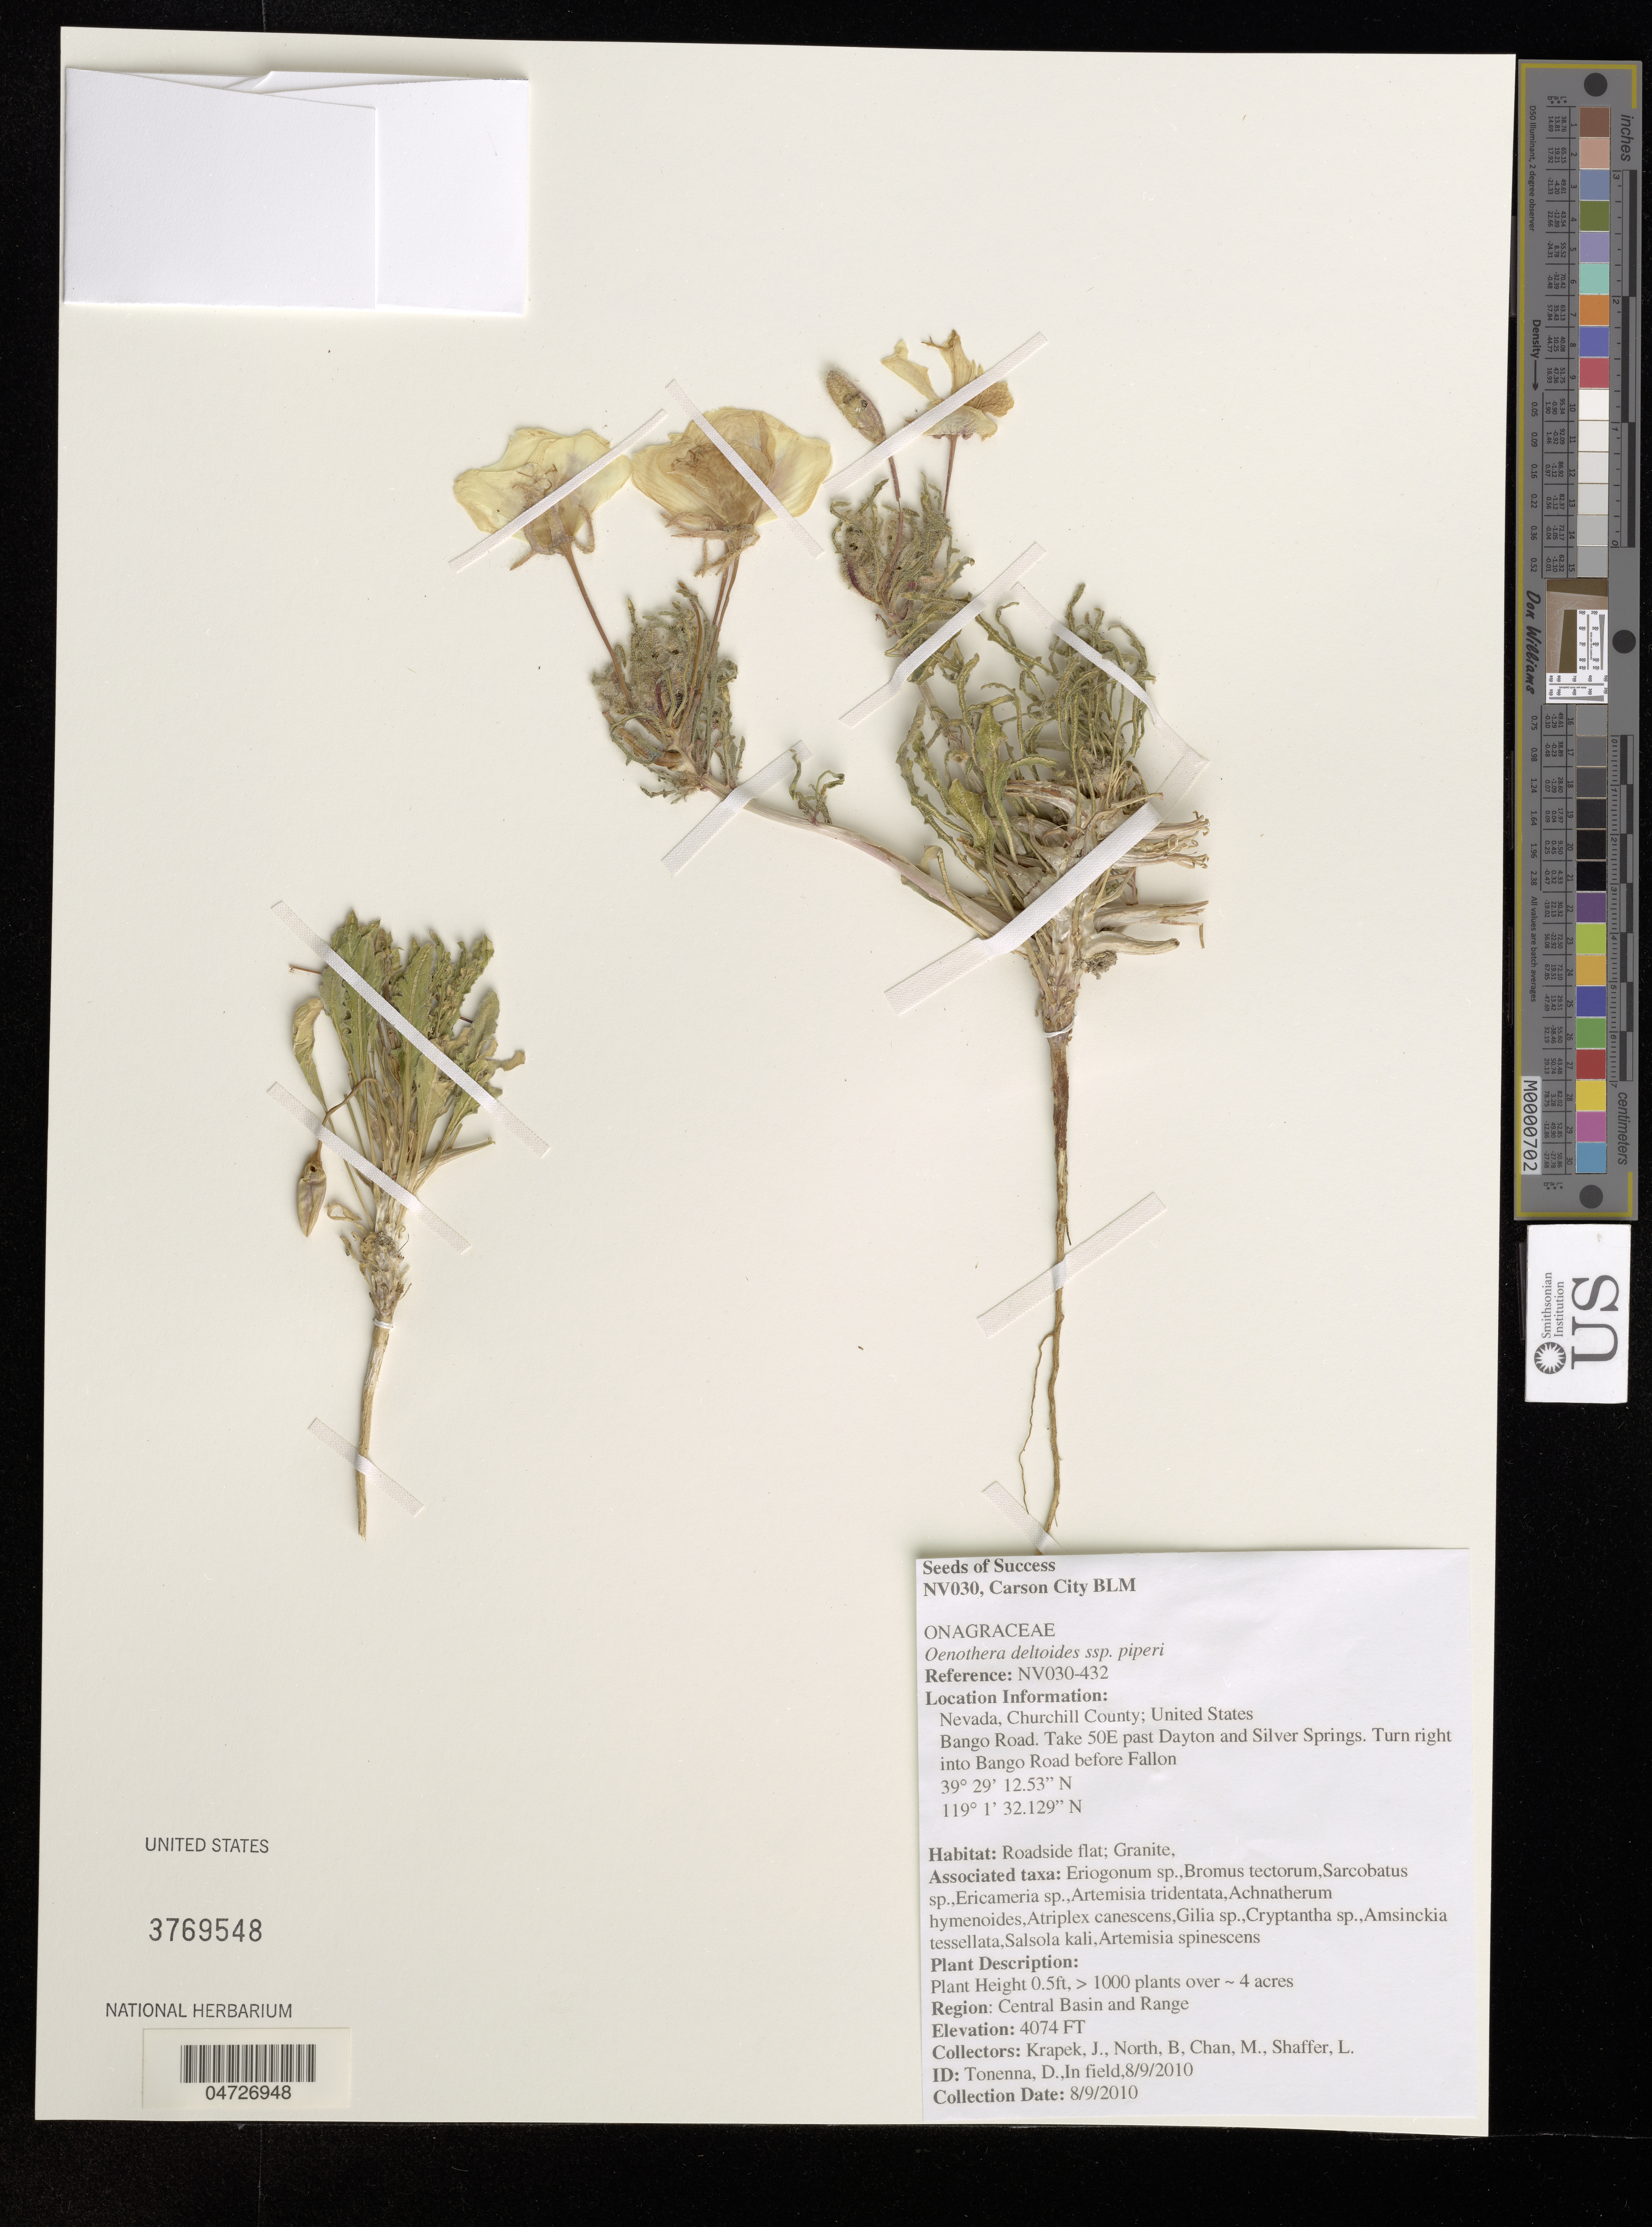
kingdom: Plantae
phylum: Tracheophyta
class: Magnoliopsida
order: Myrtales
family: Onagraceae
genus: Oenothera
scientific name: Oenothera deltoides subsp. piperi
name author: (Munz) W.M. Klein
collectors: J. Krapek, B. North, M. Chan & L. Shaffer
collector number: NV030-432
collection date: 2010-09-08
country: United States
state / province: Nevada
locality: Churchill County. Bango Road. Take 50E past Dayton and Silver Springs. Turn right into Bango Road before Fallon.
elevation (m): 1242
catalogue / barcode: US 3769548